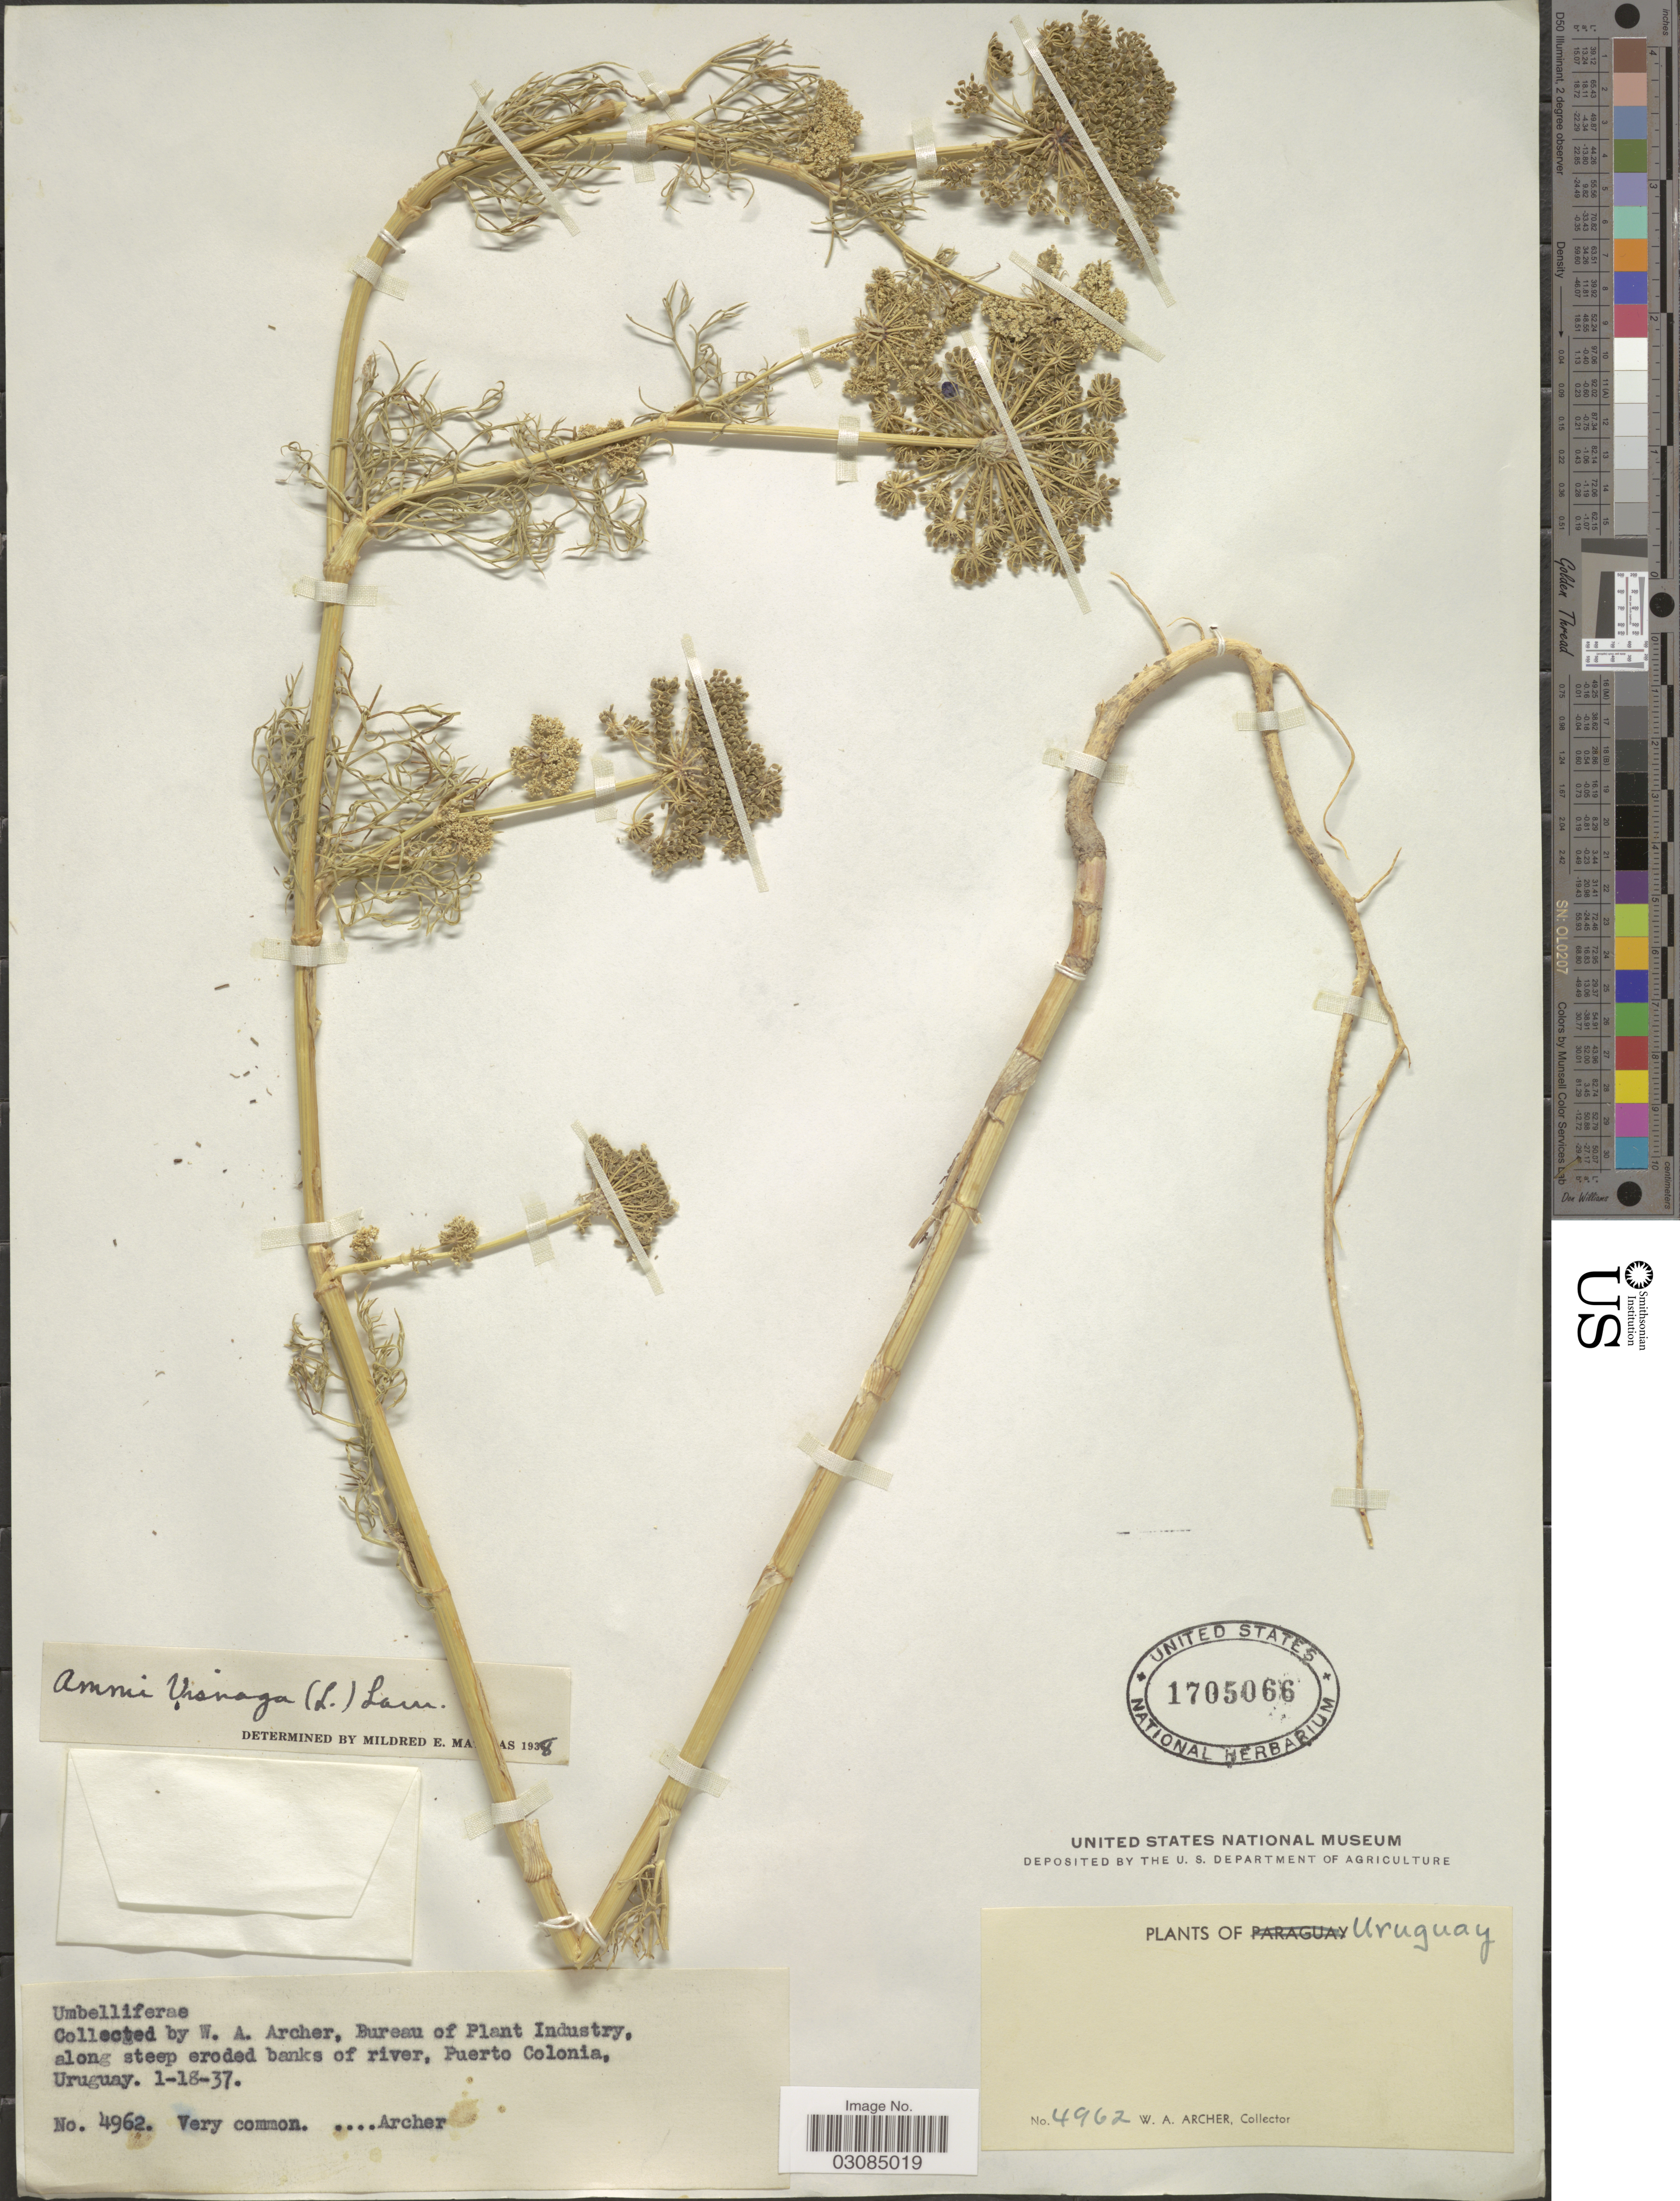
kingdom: Plantae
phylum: Tracheophyta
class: Magnoliopsida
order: Apiales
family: Apiaceae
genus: Ammi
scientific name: Ammi visnaga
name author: (L.) Lam.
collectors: W. Archer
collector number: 4962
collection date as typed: Transcribed d/m/y: 18/1/37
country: Uruguay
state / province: Colonia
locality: Bureau of Plant Industry, along steep eroded banks of river, Puerto Colonia.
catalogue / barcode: US 1705066